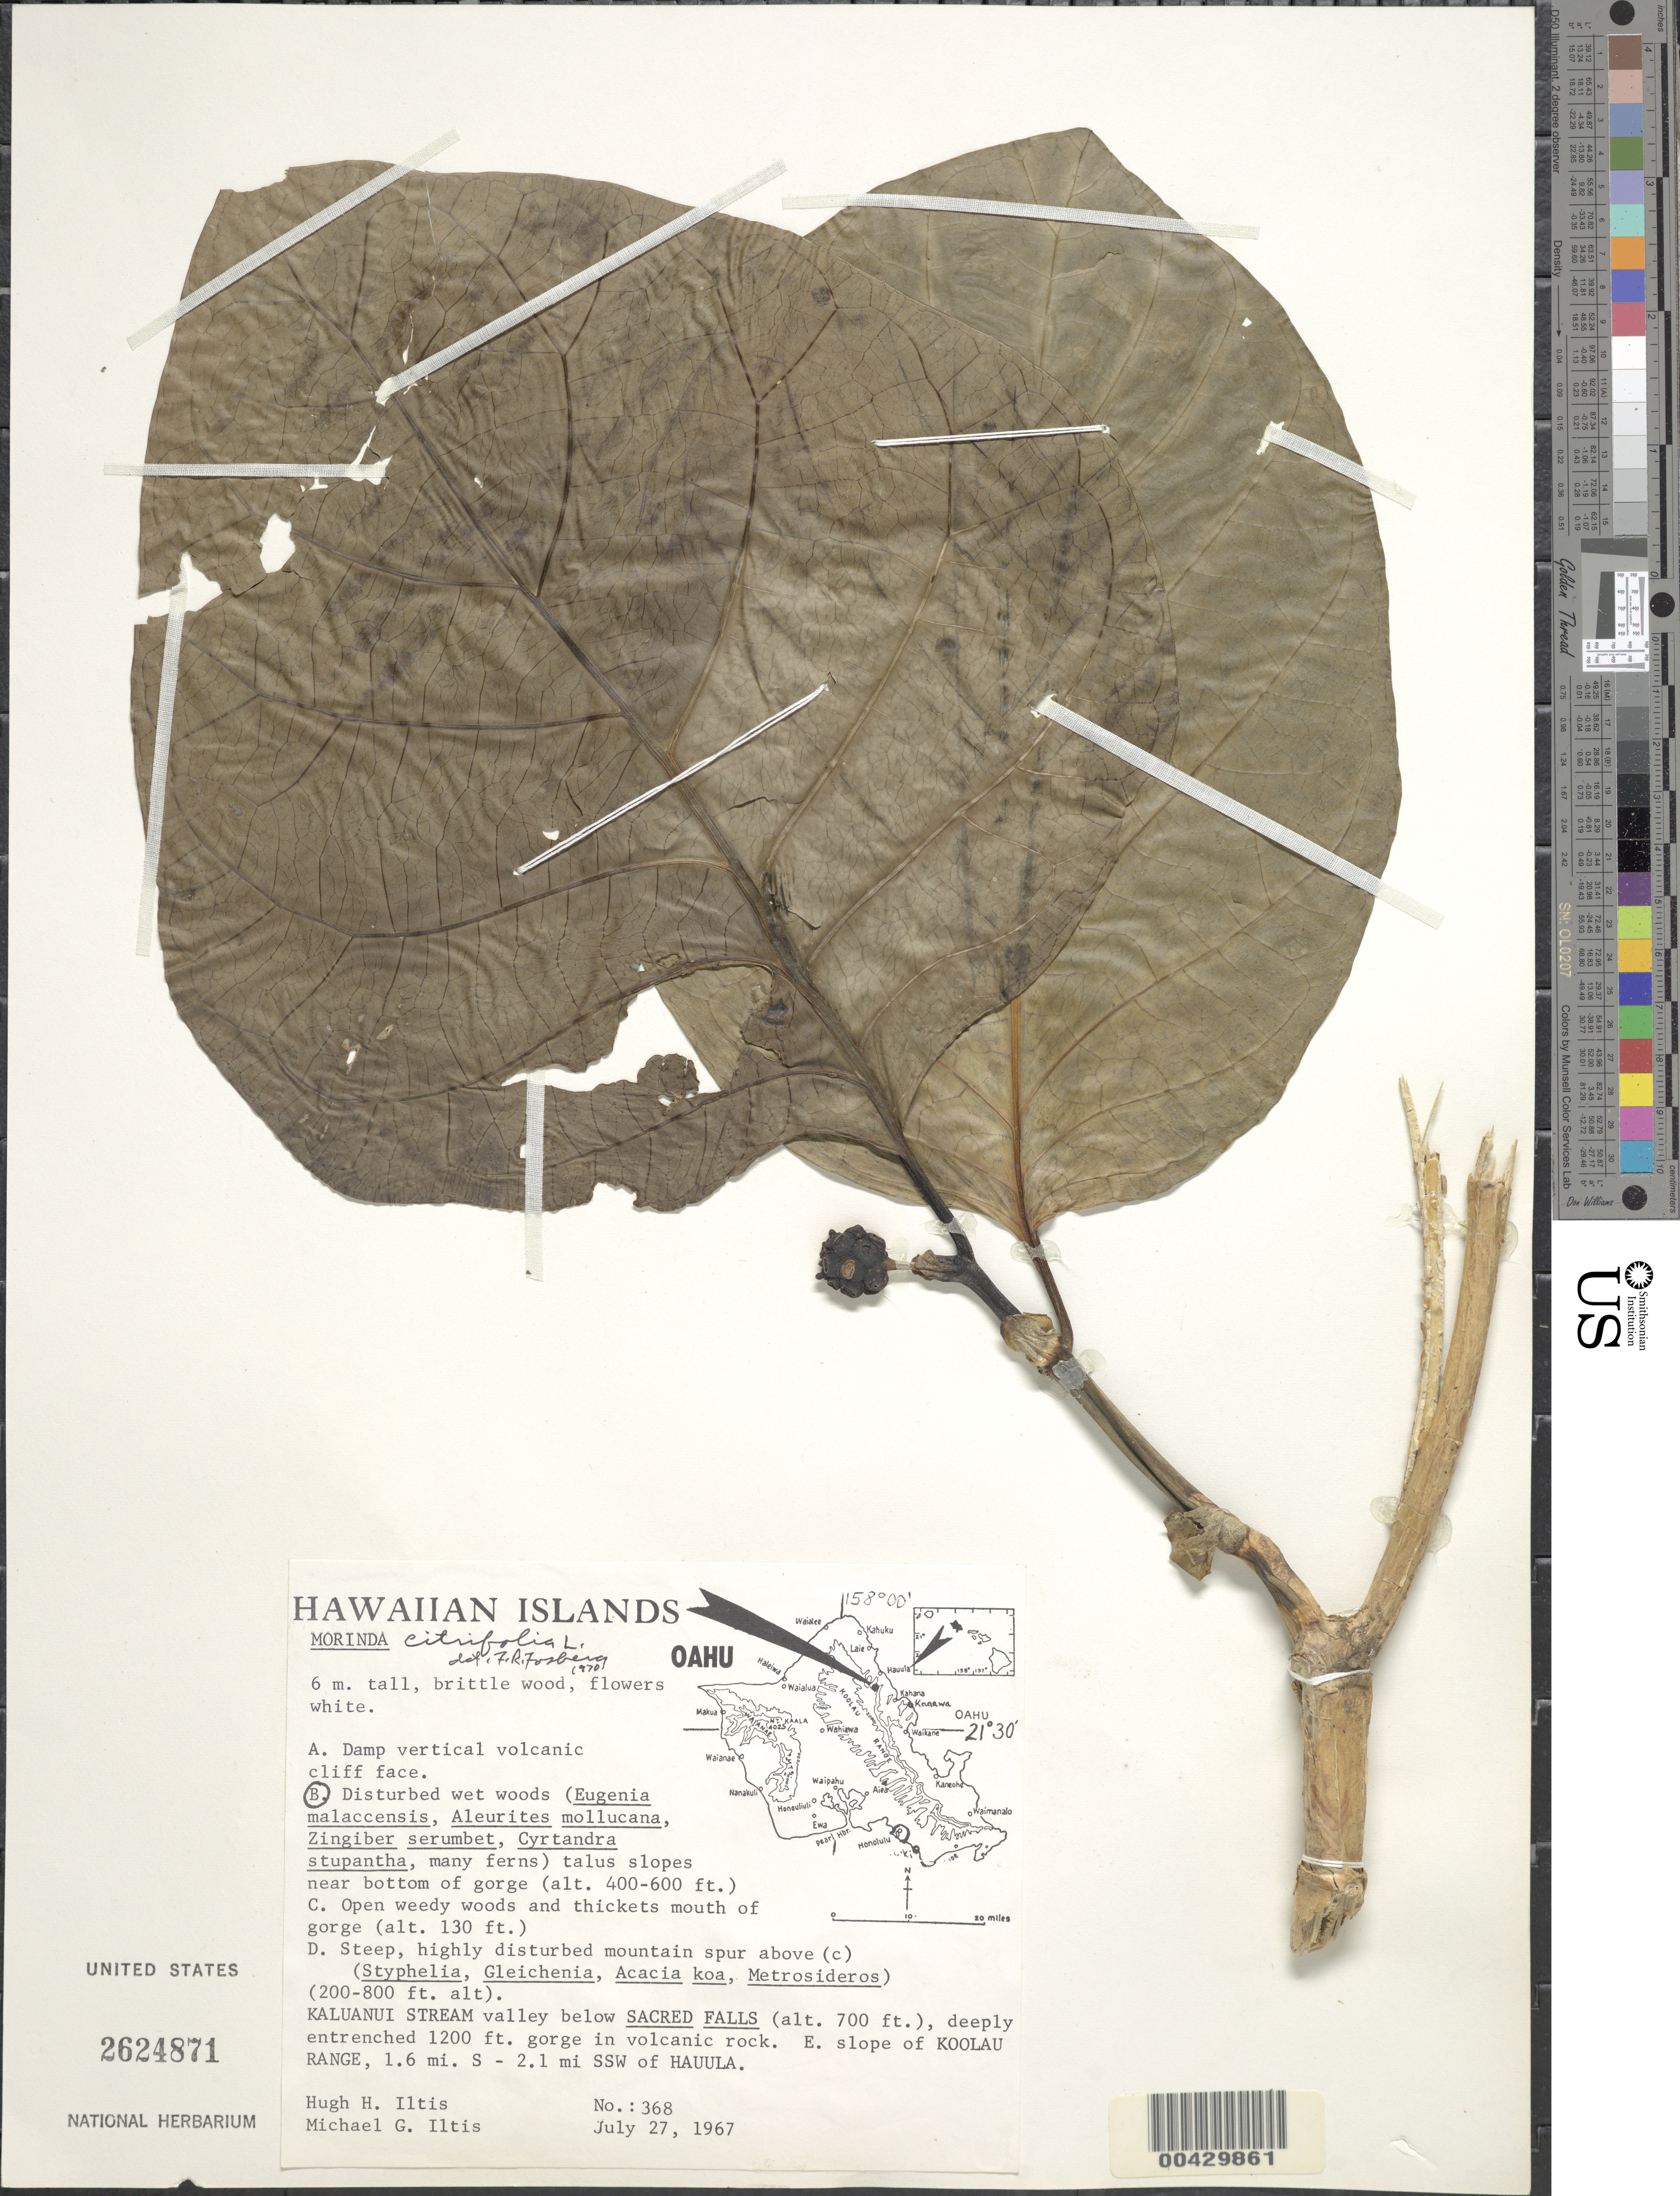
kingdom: Plantae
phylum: Tracheophyta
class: Magnoliopsida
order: Gentianales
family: Rubiaceae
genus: Morinda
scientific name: Morinda citrifolia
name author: L.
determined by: Fosberg, F. R.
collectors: H. H. Iltis & M. G. Iltis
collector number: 368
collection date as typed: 27 Jul 1967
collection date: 1967-07-27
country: United States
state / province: Hawaii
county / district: Honolulu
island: Oahu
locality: Kaluanui stream valley below Sacred Falls, gorge, E slope of Koolau Range, 1.6 mi S - 2.1 mi SSW of Huula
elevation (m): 213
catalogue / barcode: US 2624871